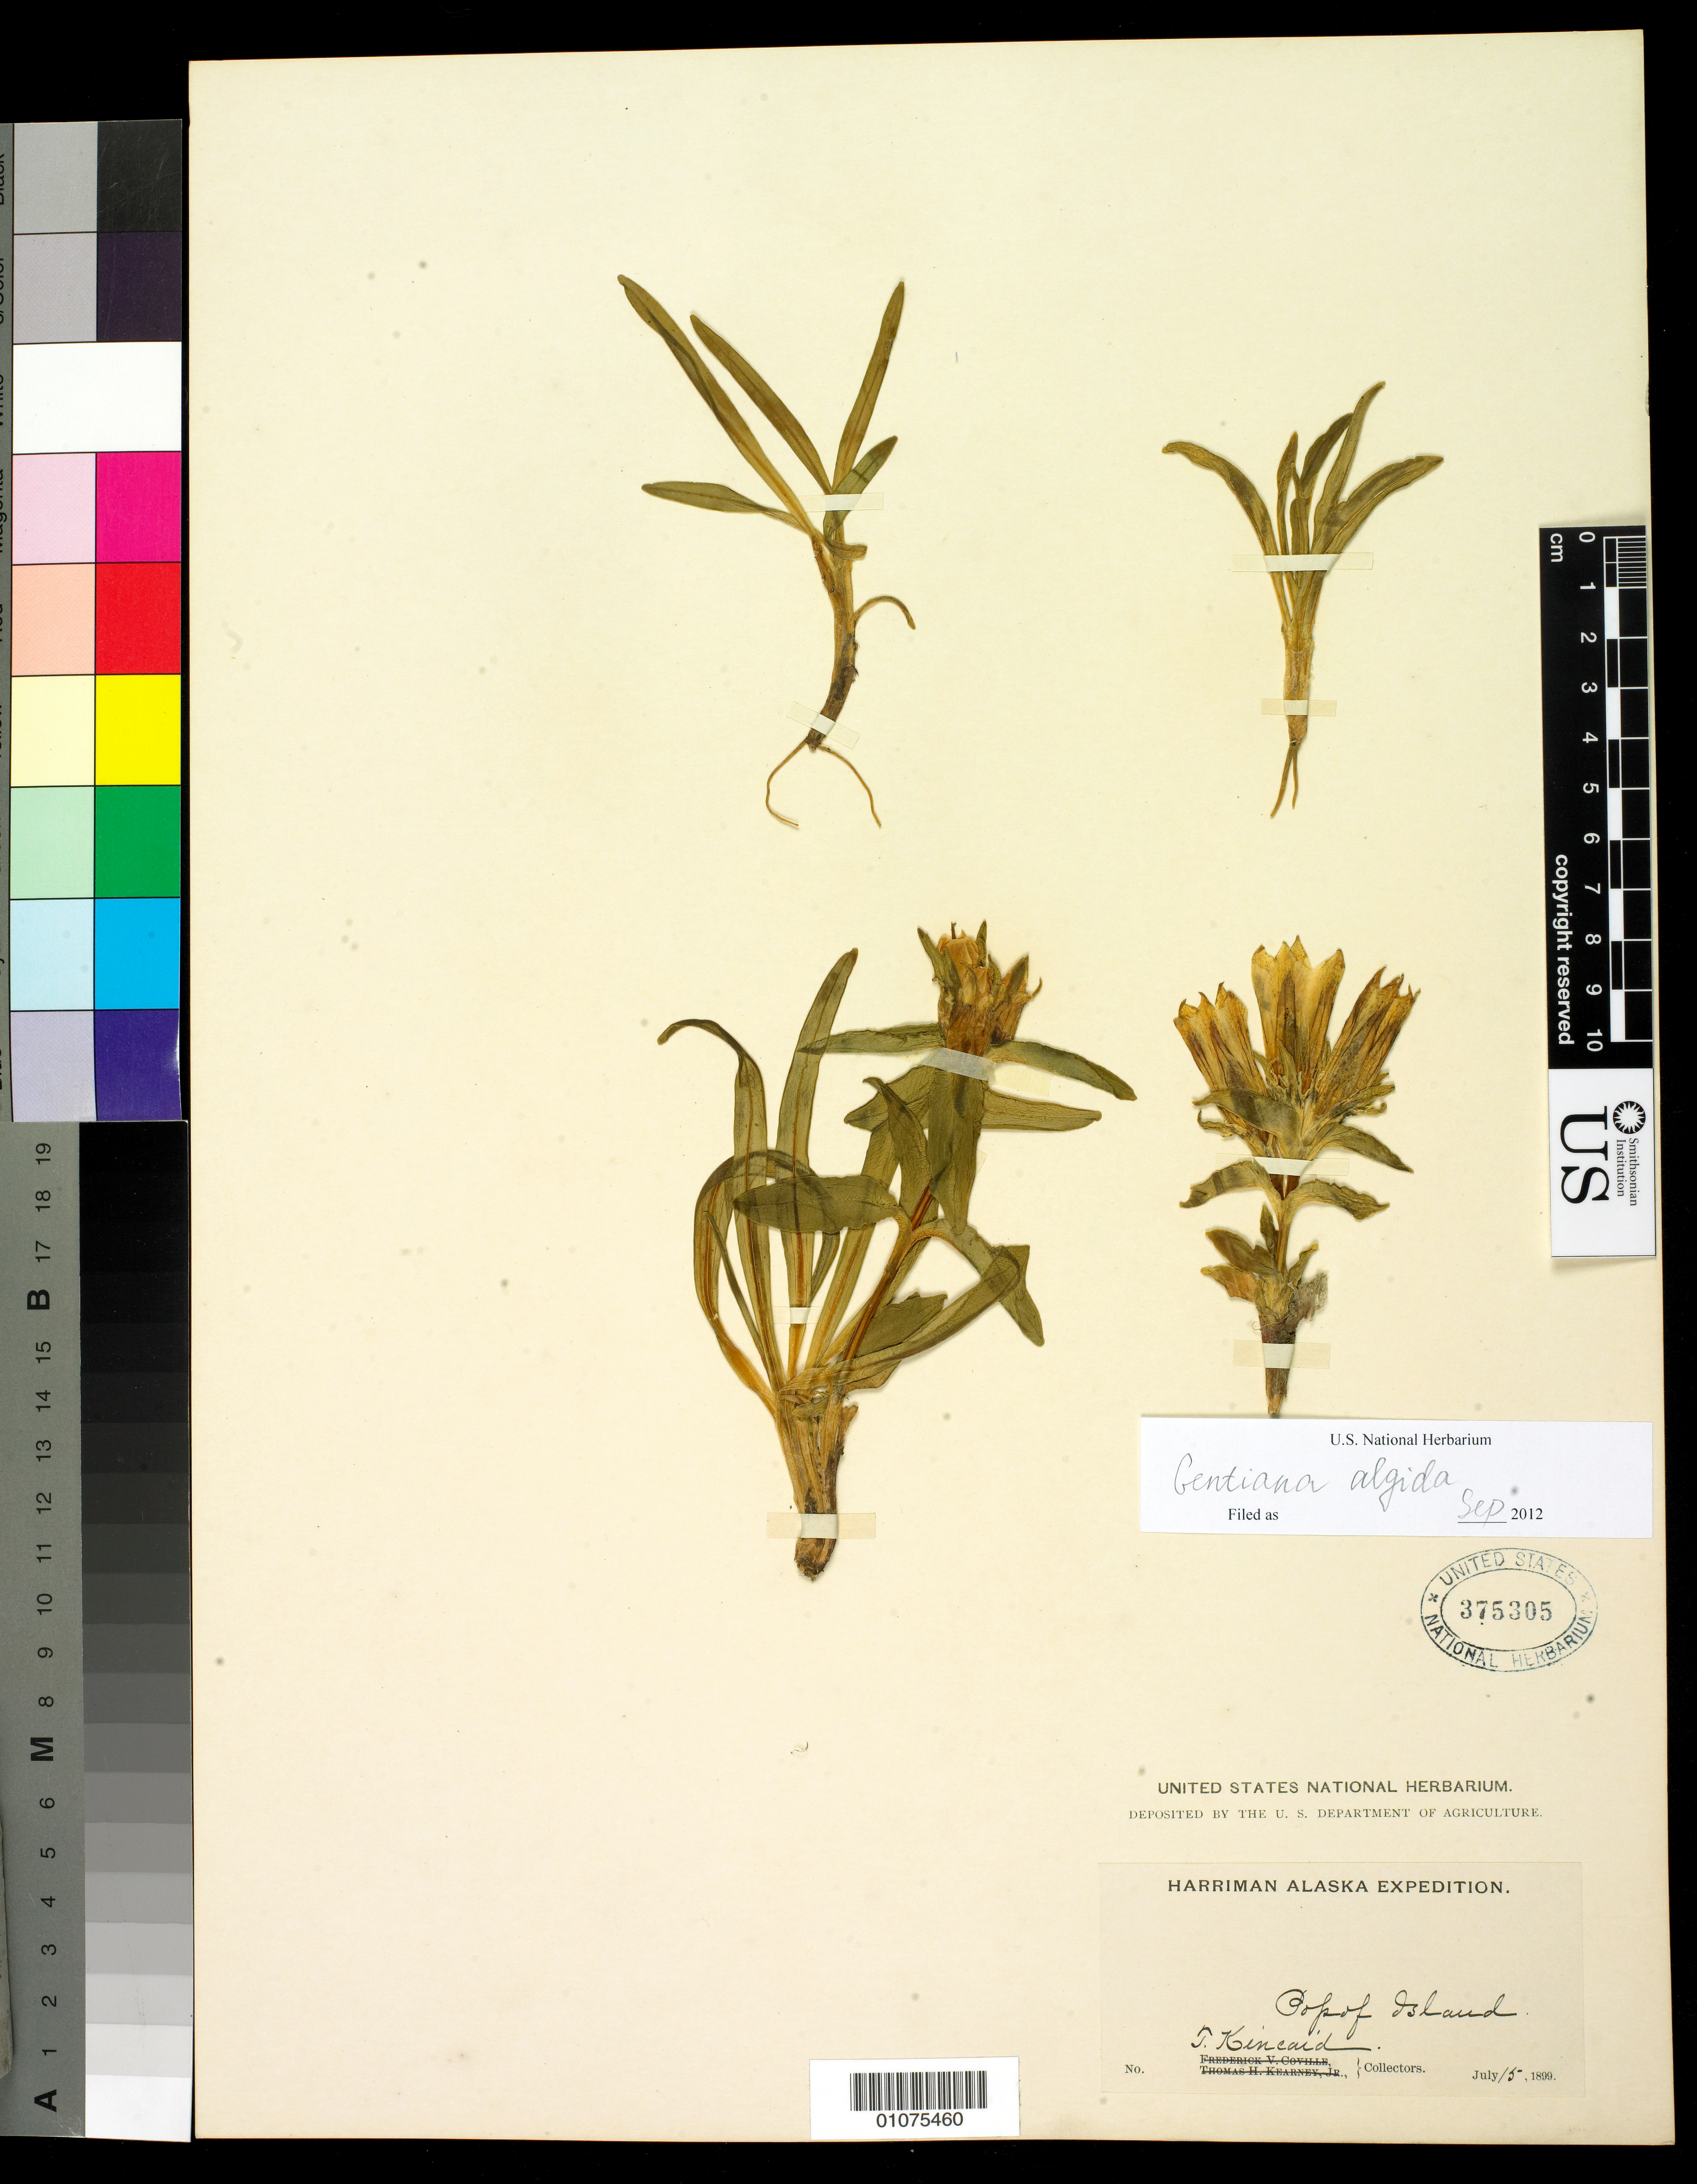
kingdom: Plantae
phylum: Tracheophyta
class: Magnoliopsida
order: Gentianales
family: Gentianaceae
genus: Gentiana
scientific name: Gentiana algida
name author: Pall.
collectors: T. C. Kincaid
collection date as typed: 15 Jul 1899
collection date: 1899-07-15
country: United States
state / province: Alaska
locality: Popof Island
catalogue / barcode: US 375305